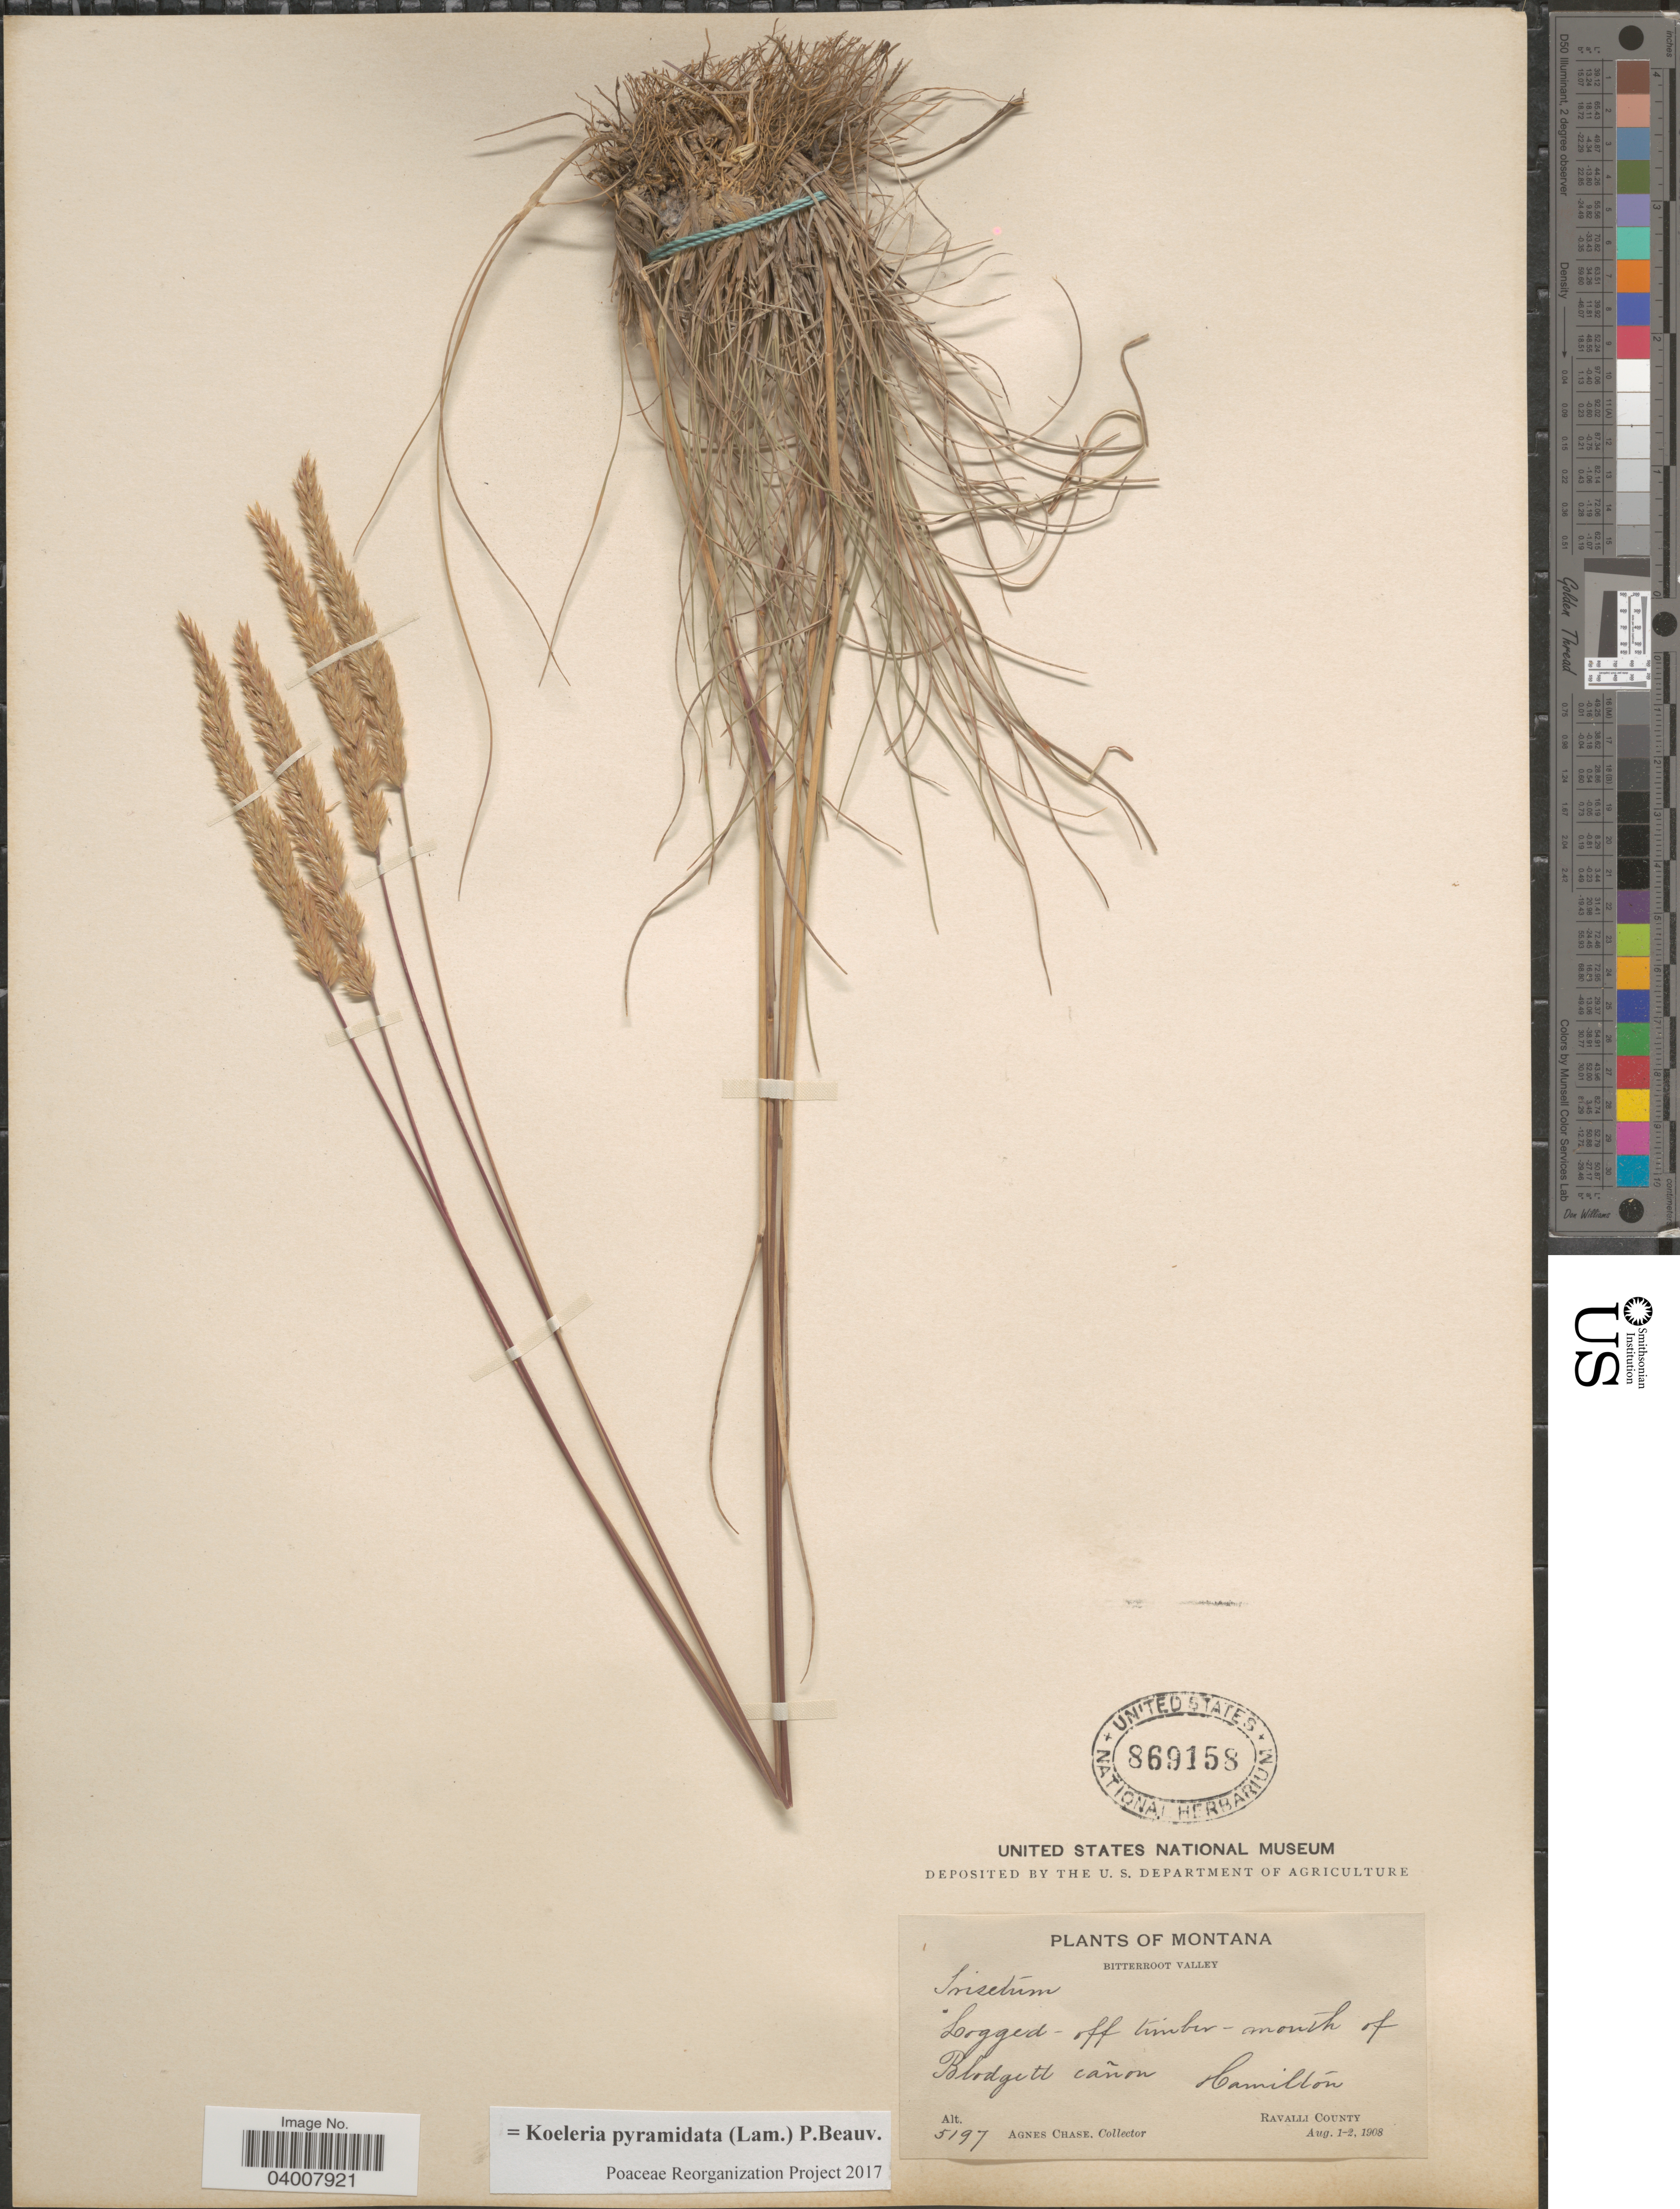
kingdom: Plantae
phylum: Tracheophyta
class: Liliopsida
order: Poales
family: Poaceae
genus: Koeleria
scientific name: Koeleria pyramidata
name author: (Lam.) P. Beauv.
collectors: A. Chase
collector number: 5197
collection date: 1908-08-01/1908-08-02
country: United States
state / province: Montana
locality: Bitterroot Valley. Logged-off timber-mouth of Blodgett cañon. Hamilton. Ravalli County.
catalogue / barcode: US 869158